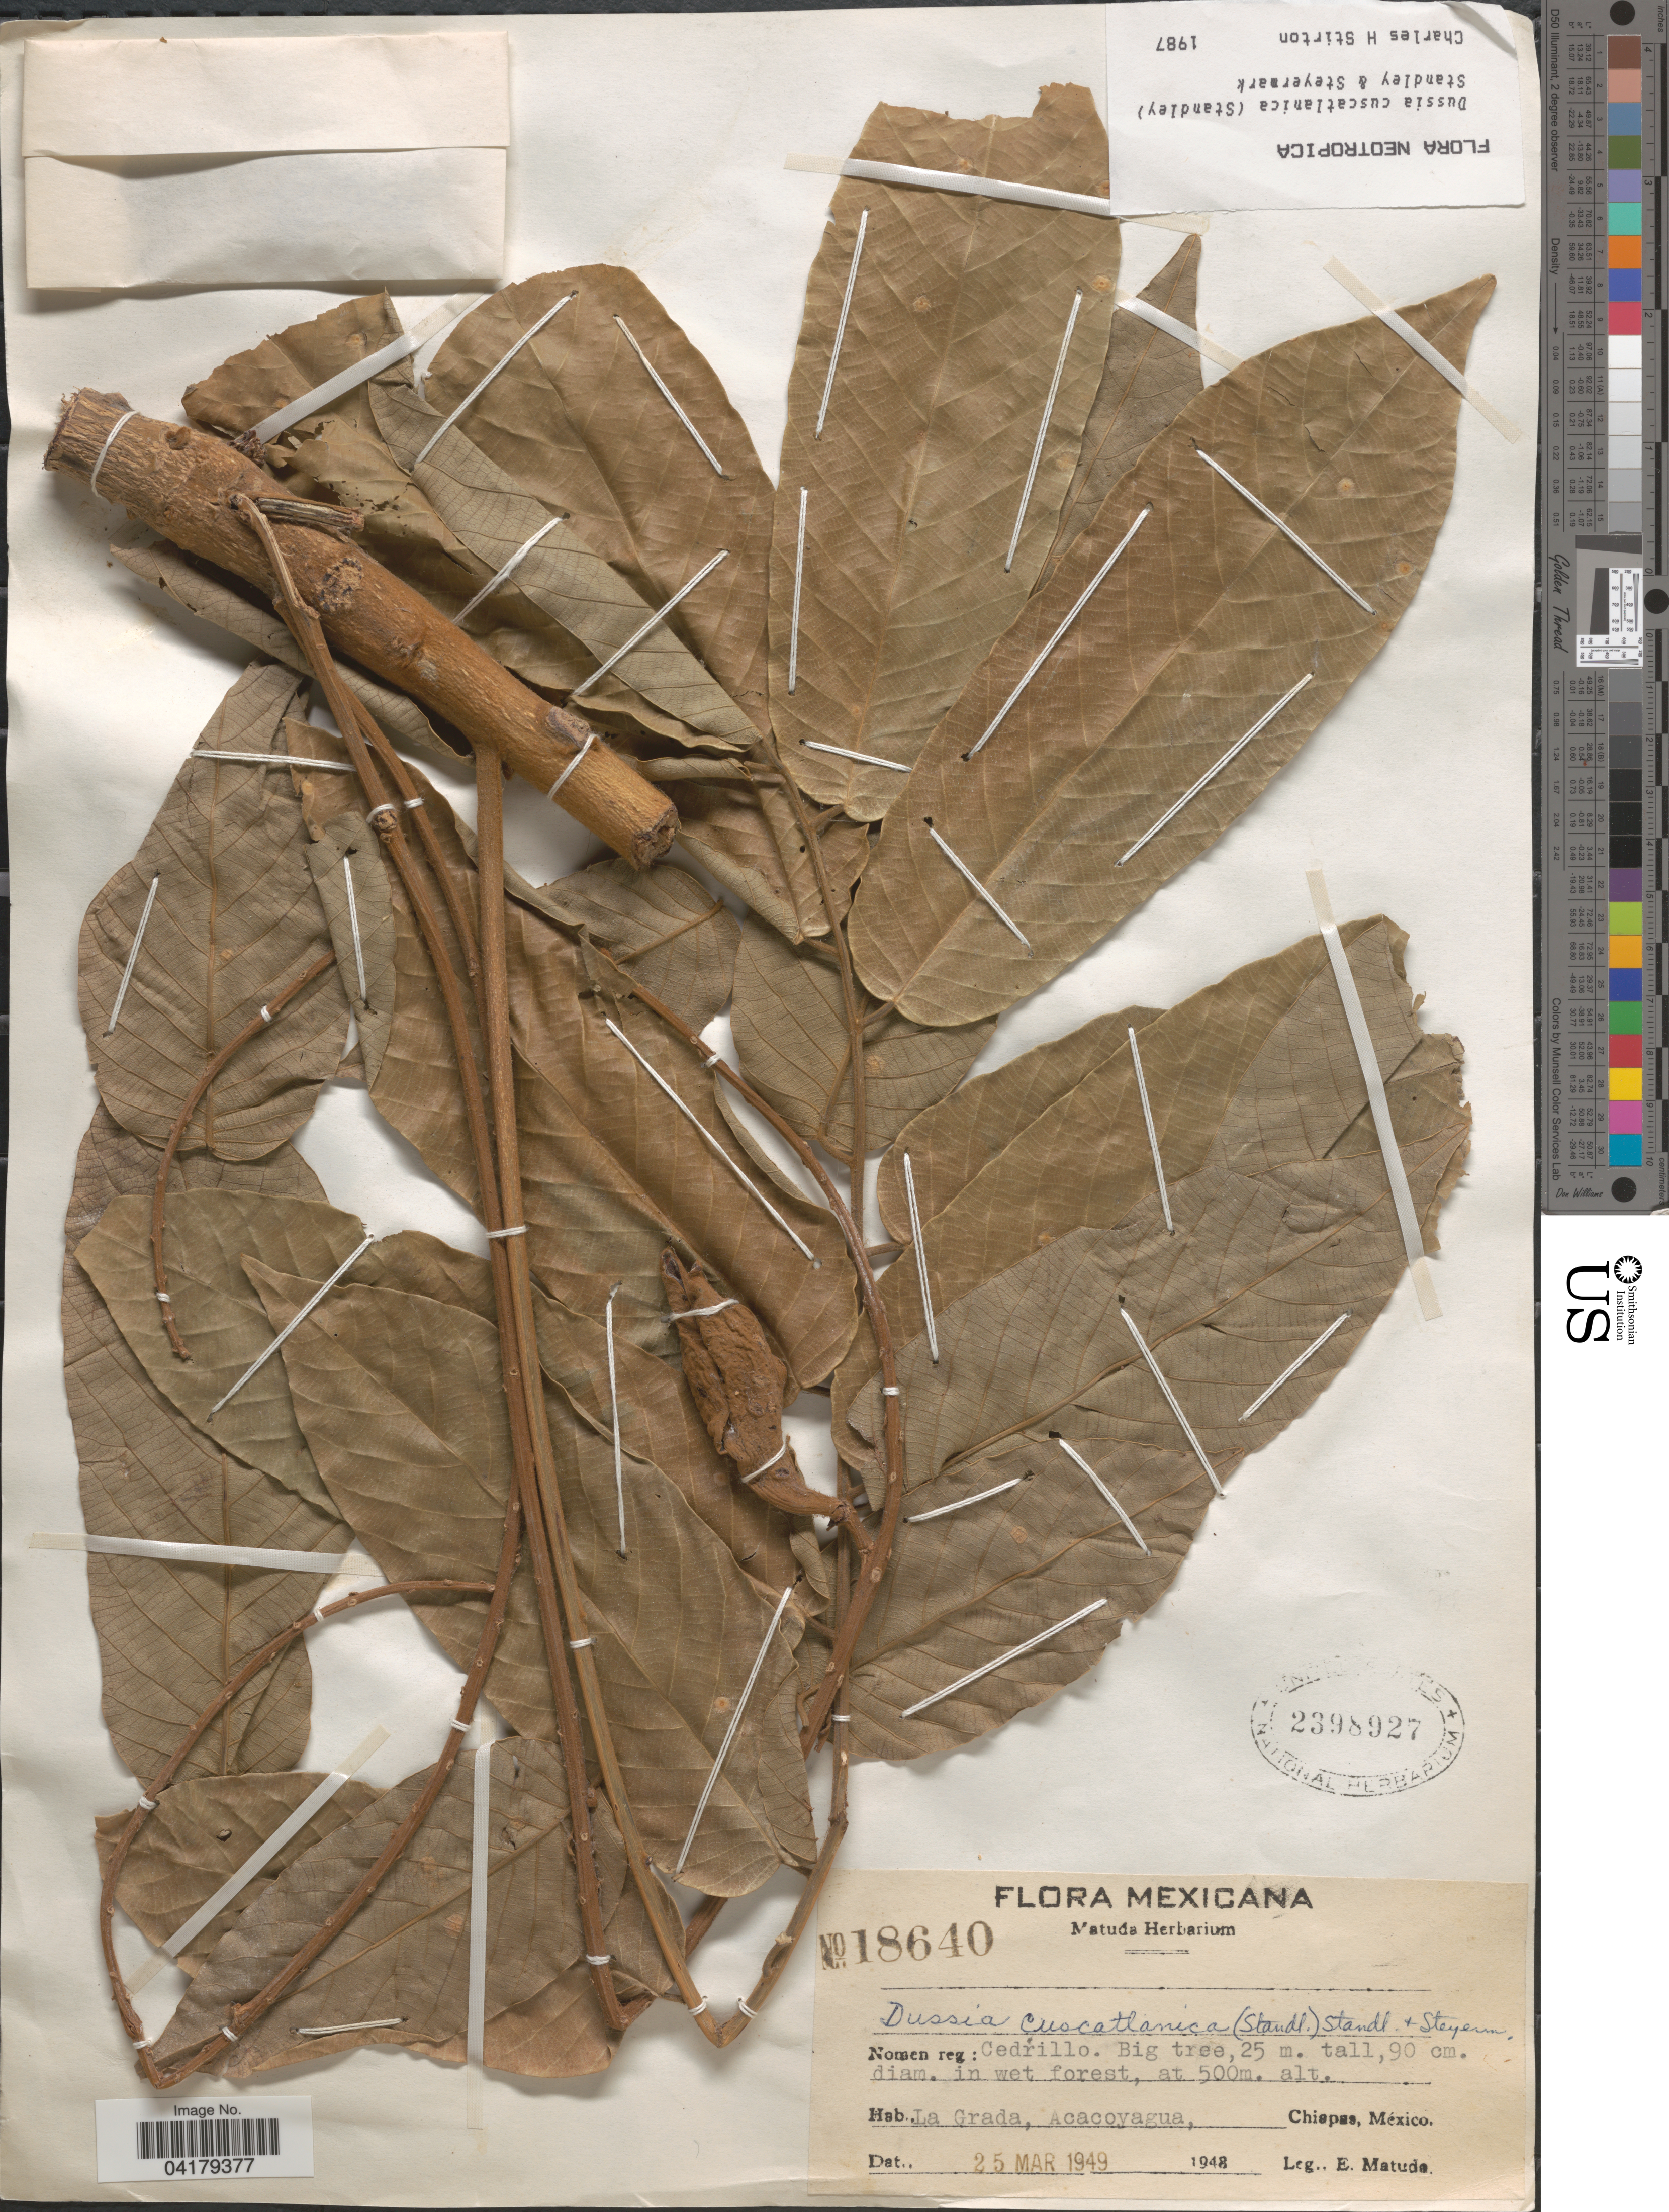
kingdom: Plantae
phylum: Tracheophyta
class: Magnoliopsida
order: Fabales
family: Fabaceae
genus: Dussia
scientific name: Dussia cuscatlanica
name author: (Standl.) Standl. & Steyerm.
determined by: Stirton, Charles H.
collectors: E. Matuda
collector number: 18640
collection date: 1949-03-25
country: Mexico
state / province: Chiapas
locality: La Grada, Acacoyagua.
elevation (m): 500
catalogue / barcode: US 2398927